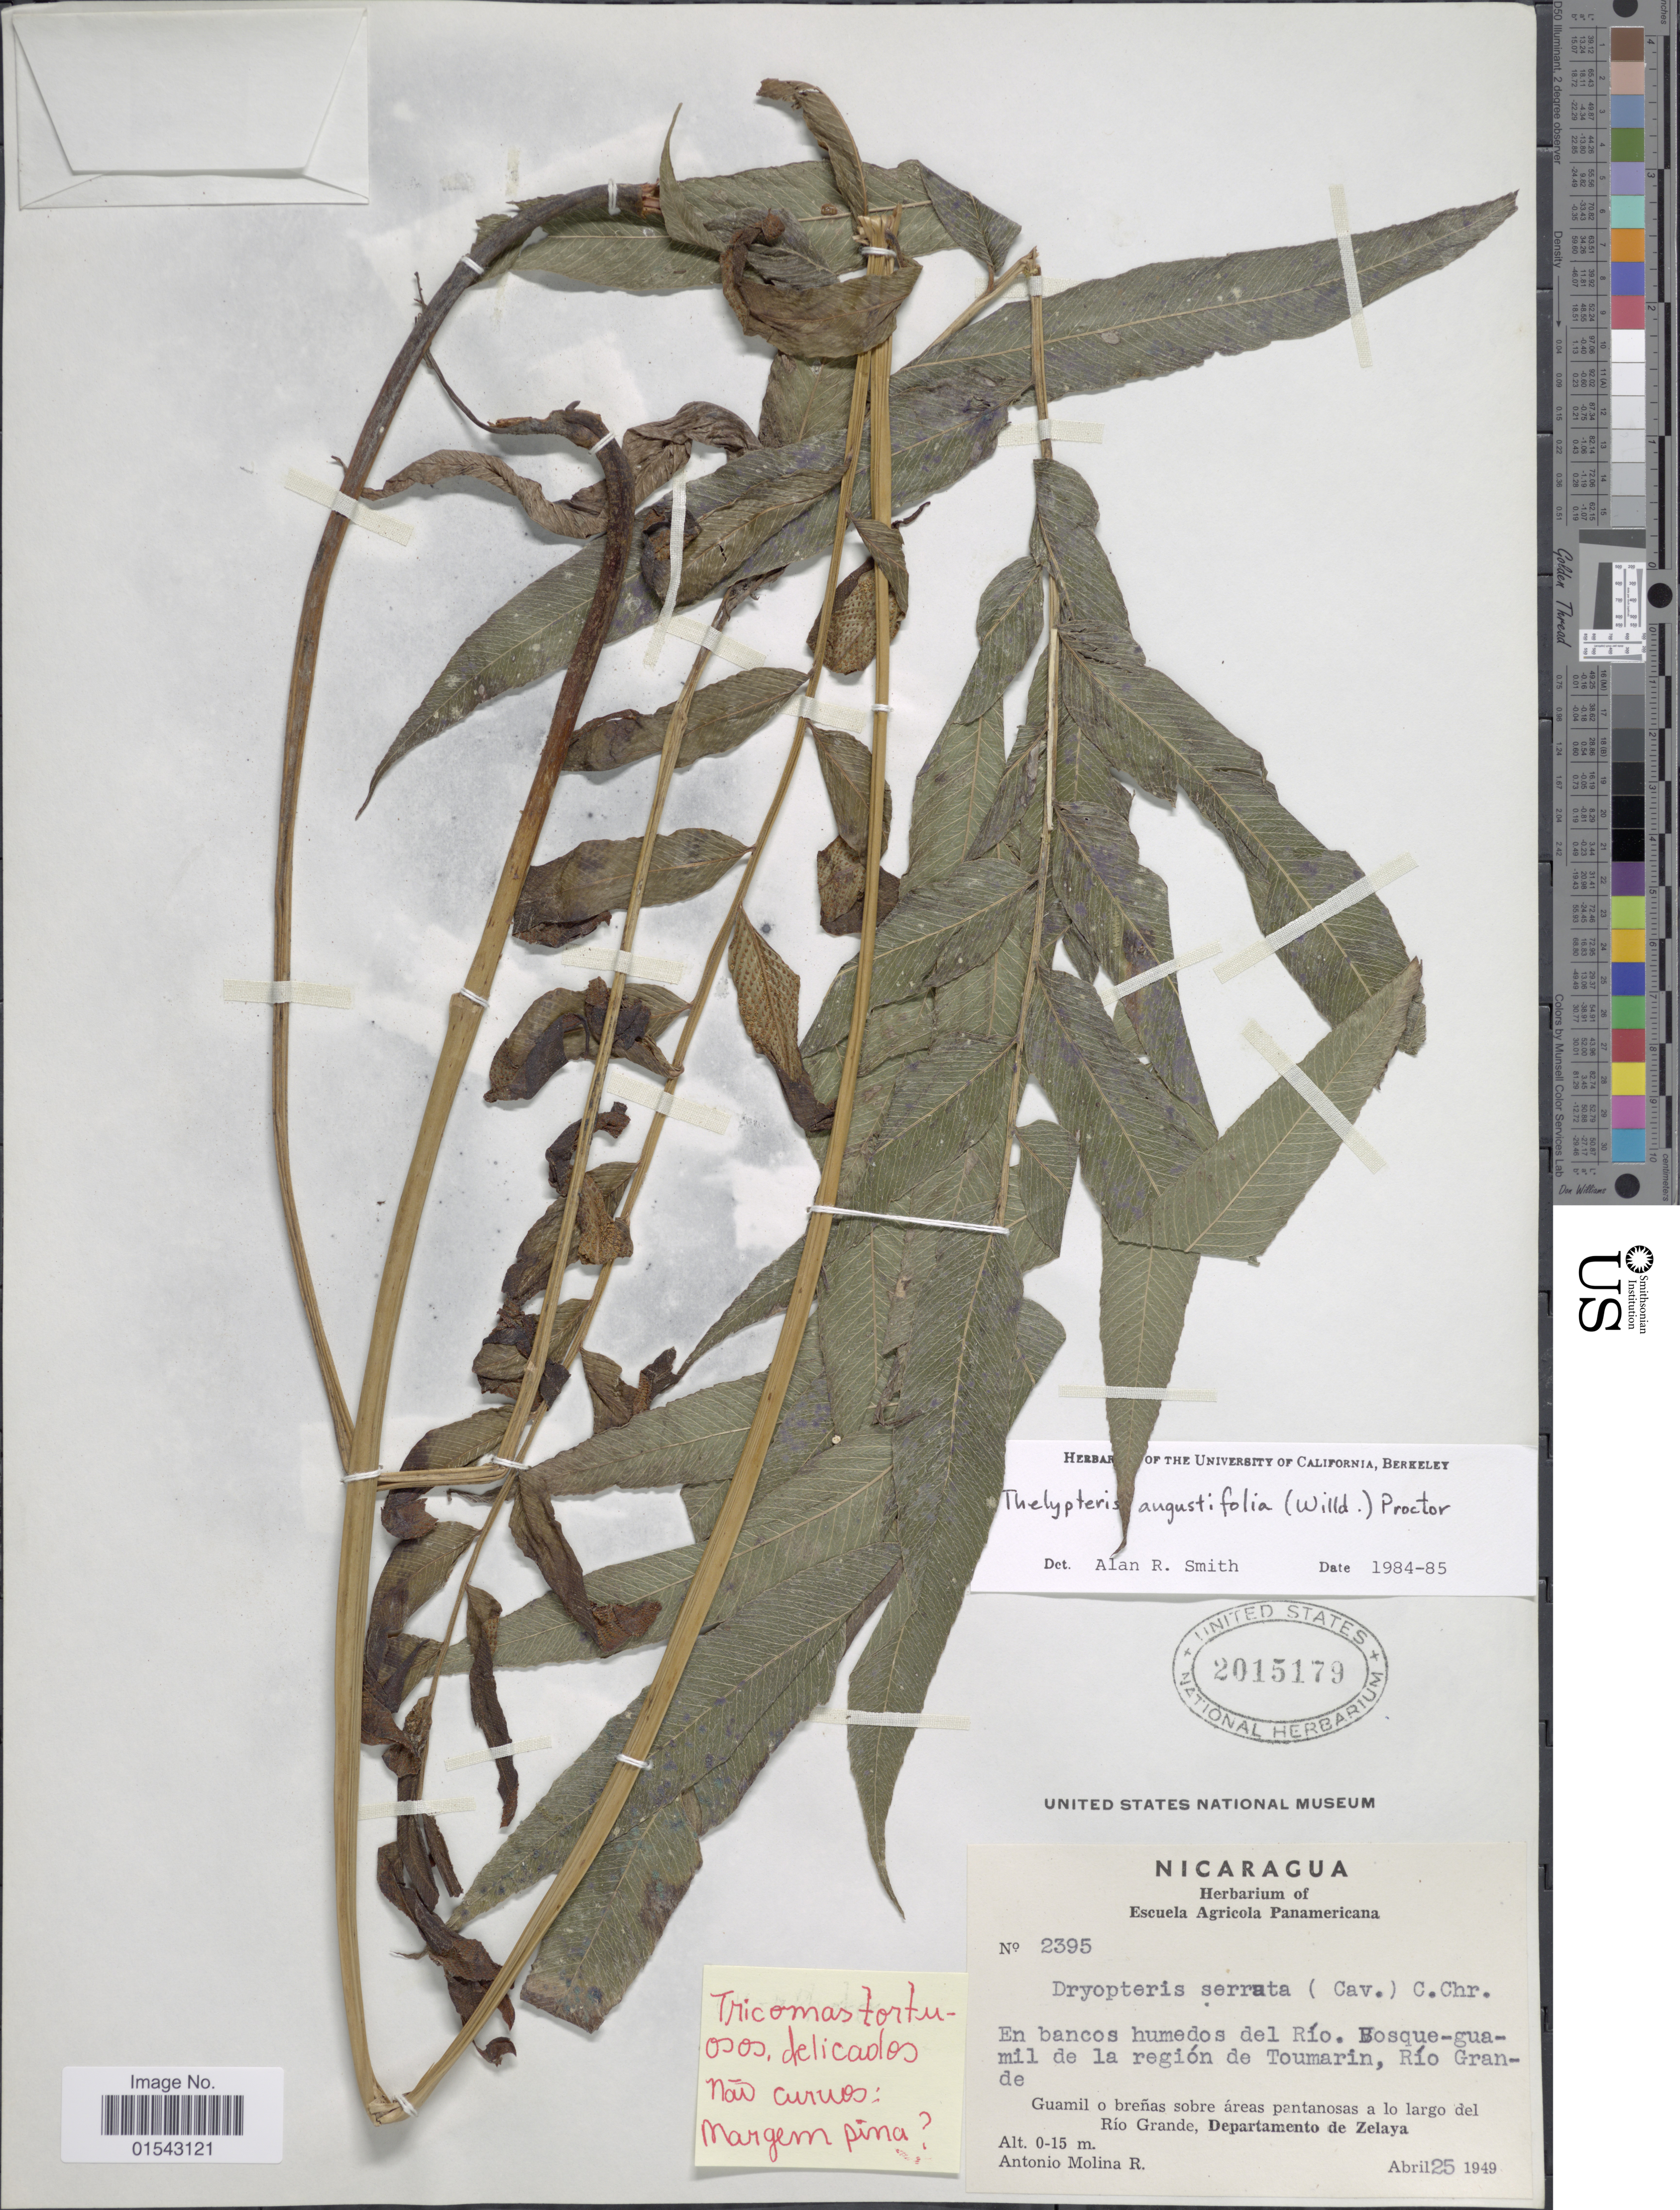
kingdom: Plantae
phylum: Tracheophyta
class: Polypodiopsida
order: Polypodiales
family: Thelypteridaceae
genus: Meniscium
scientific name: Meniscium angustifolium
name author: Willd.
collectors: A. Molina R.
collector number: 2395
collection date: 1949-04-25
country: Nicaragua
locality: Guamil o brenas sobre areas pantanosas a lo largo del Rio Grande, Departamento de Zelaya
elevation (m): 0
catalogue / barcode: US 2015179